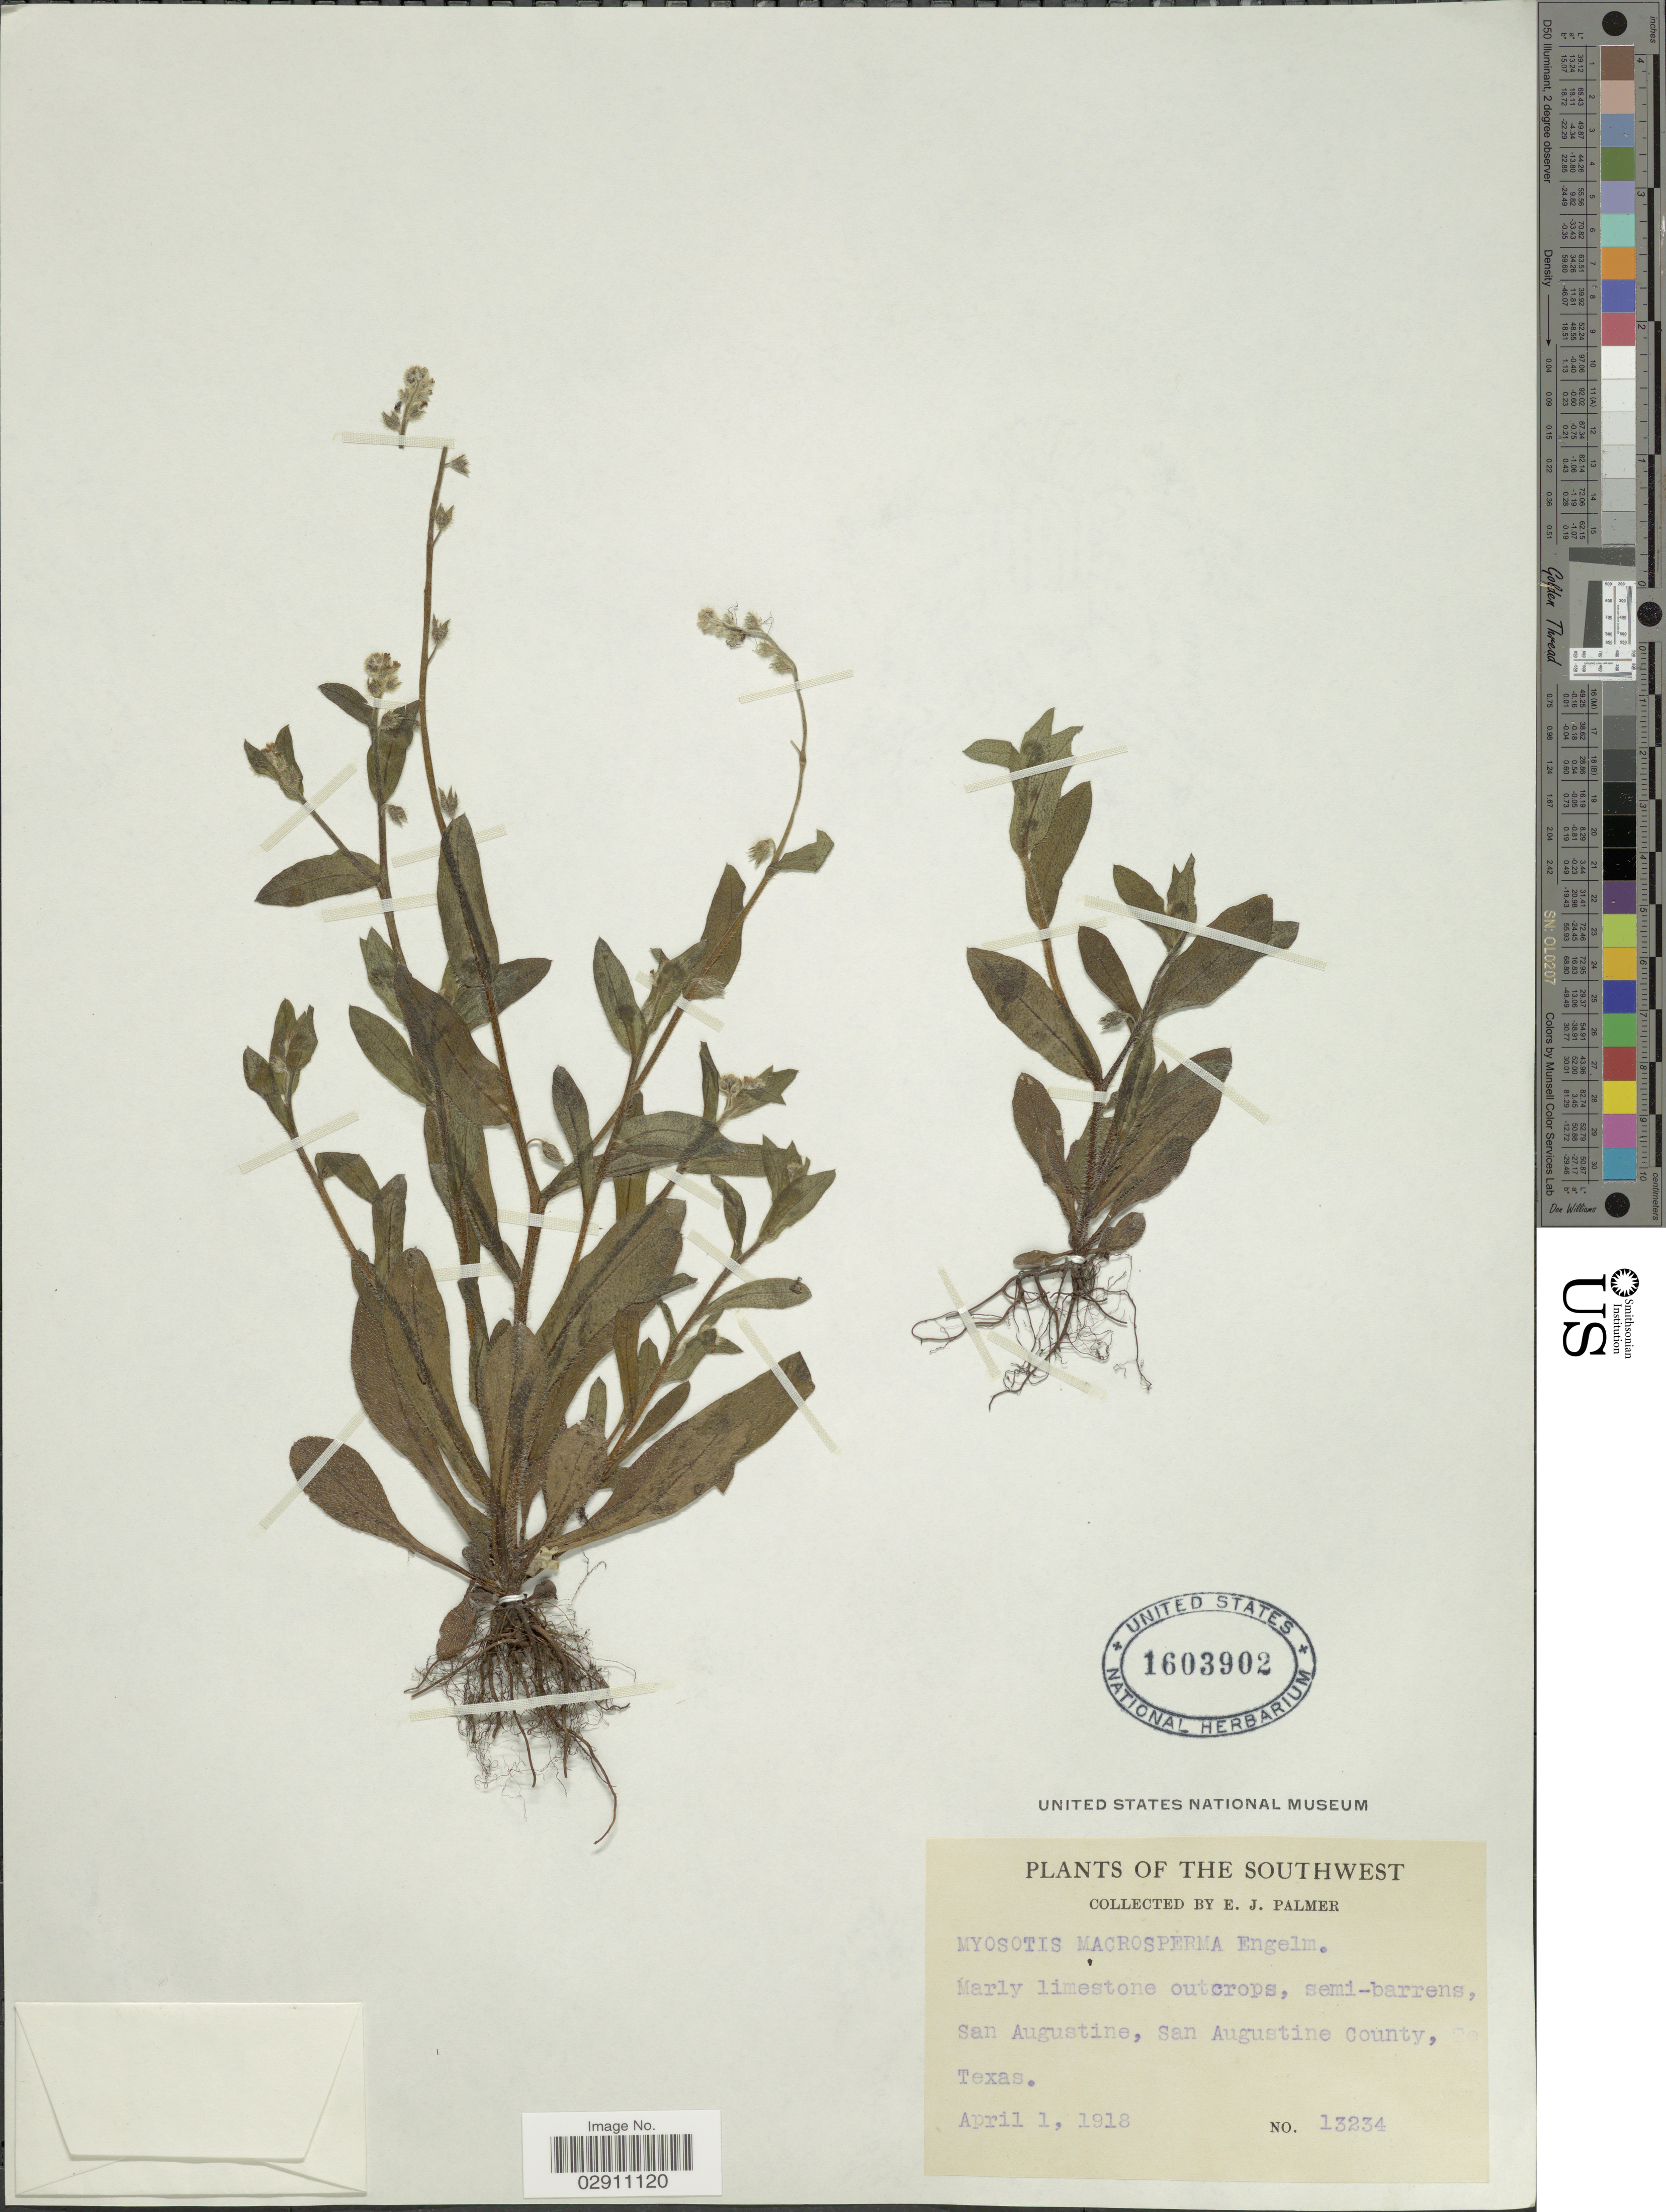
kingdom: Plantae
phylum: Tracheophyta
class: Magnoliopsida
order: Boraginales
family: Boraginaceae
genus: Myosotis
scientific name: Myosotis macrosperma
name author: Engelm.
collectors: E. J. Palmer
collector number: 13234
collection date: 1918-04-01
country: United States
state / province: Texas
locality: Southwest, San Augustine, San Augustine County.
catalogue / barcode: US 1603902